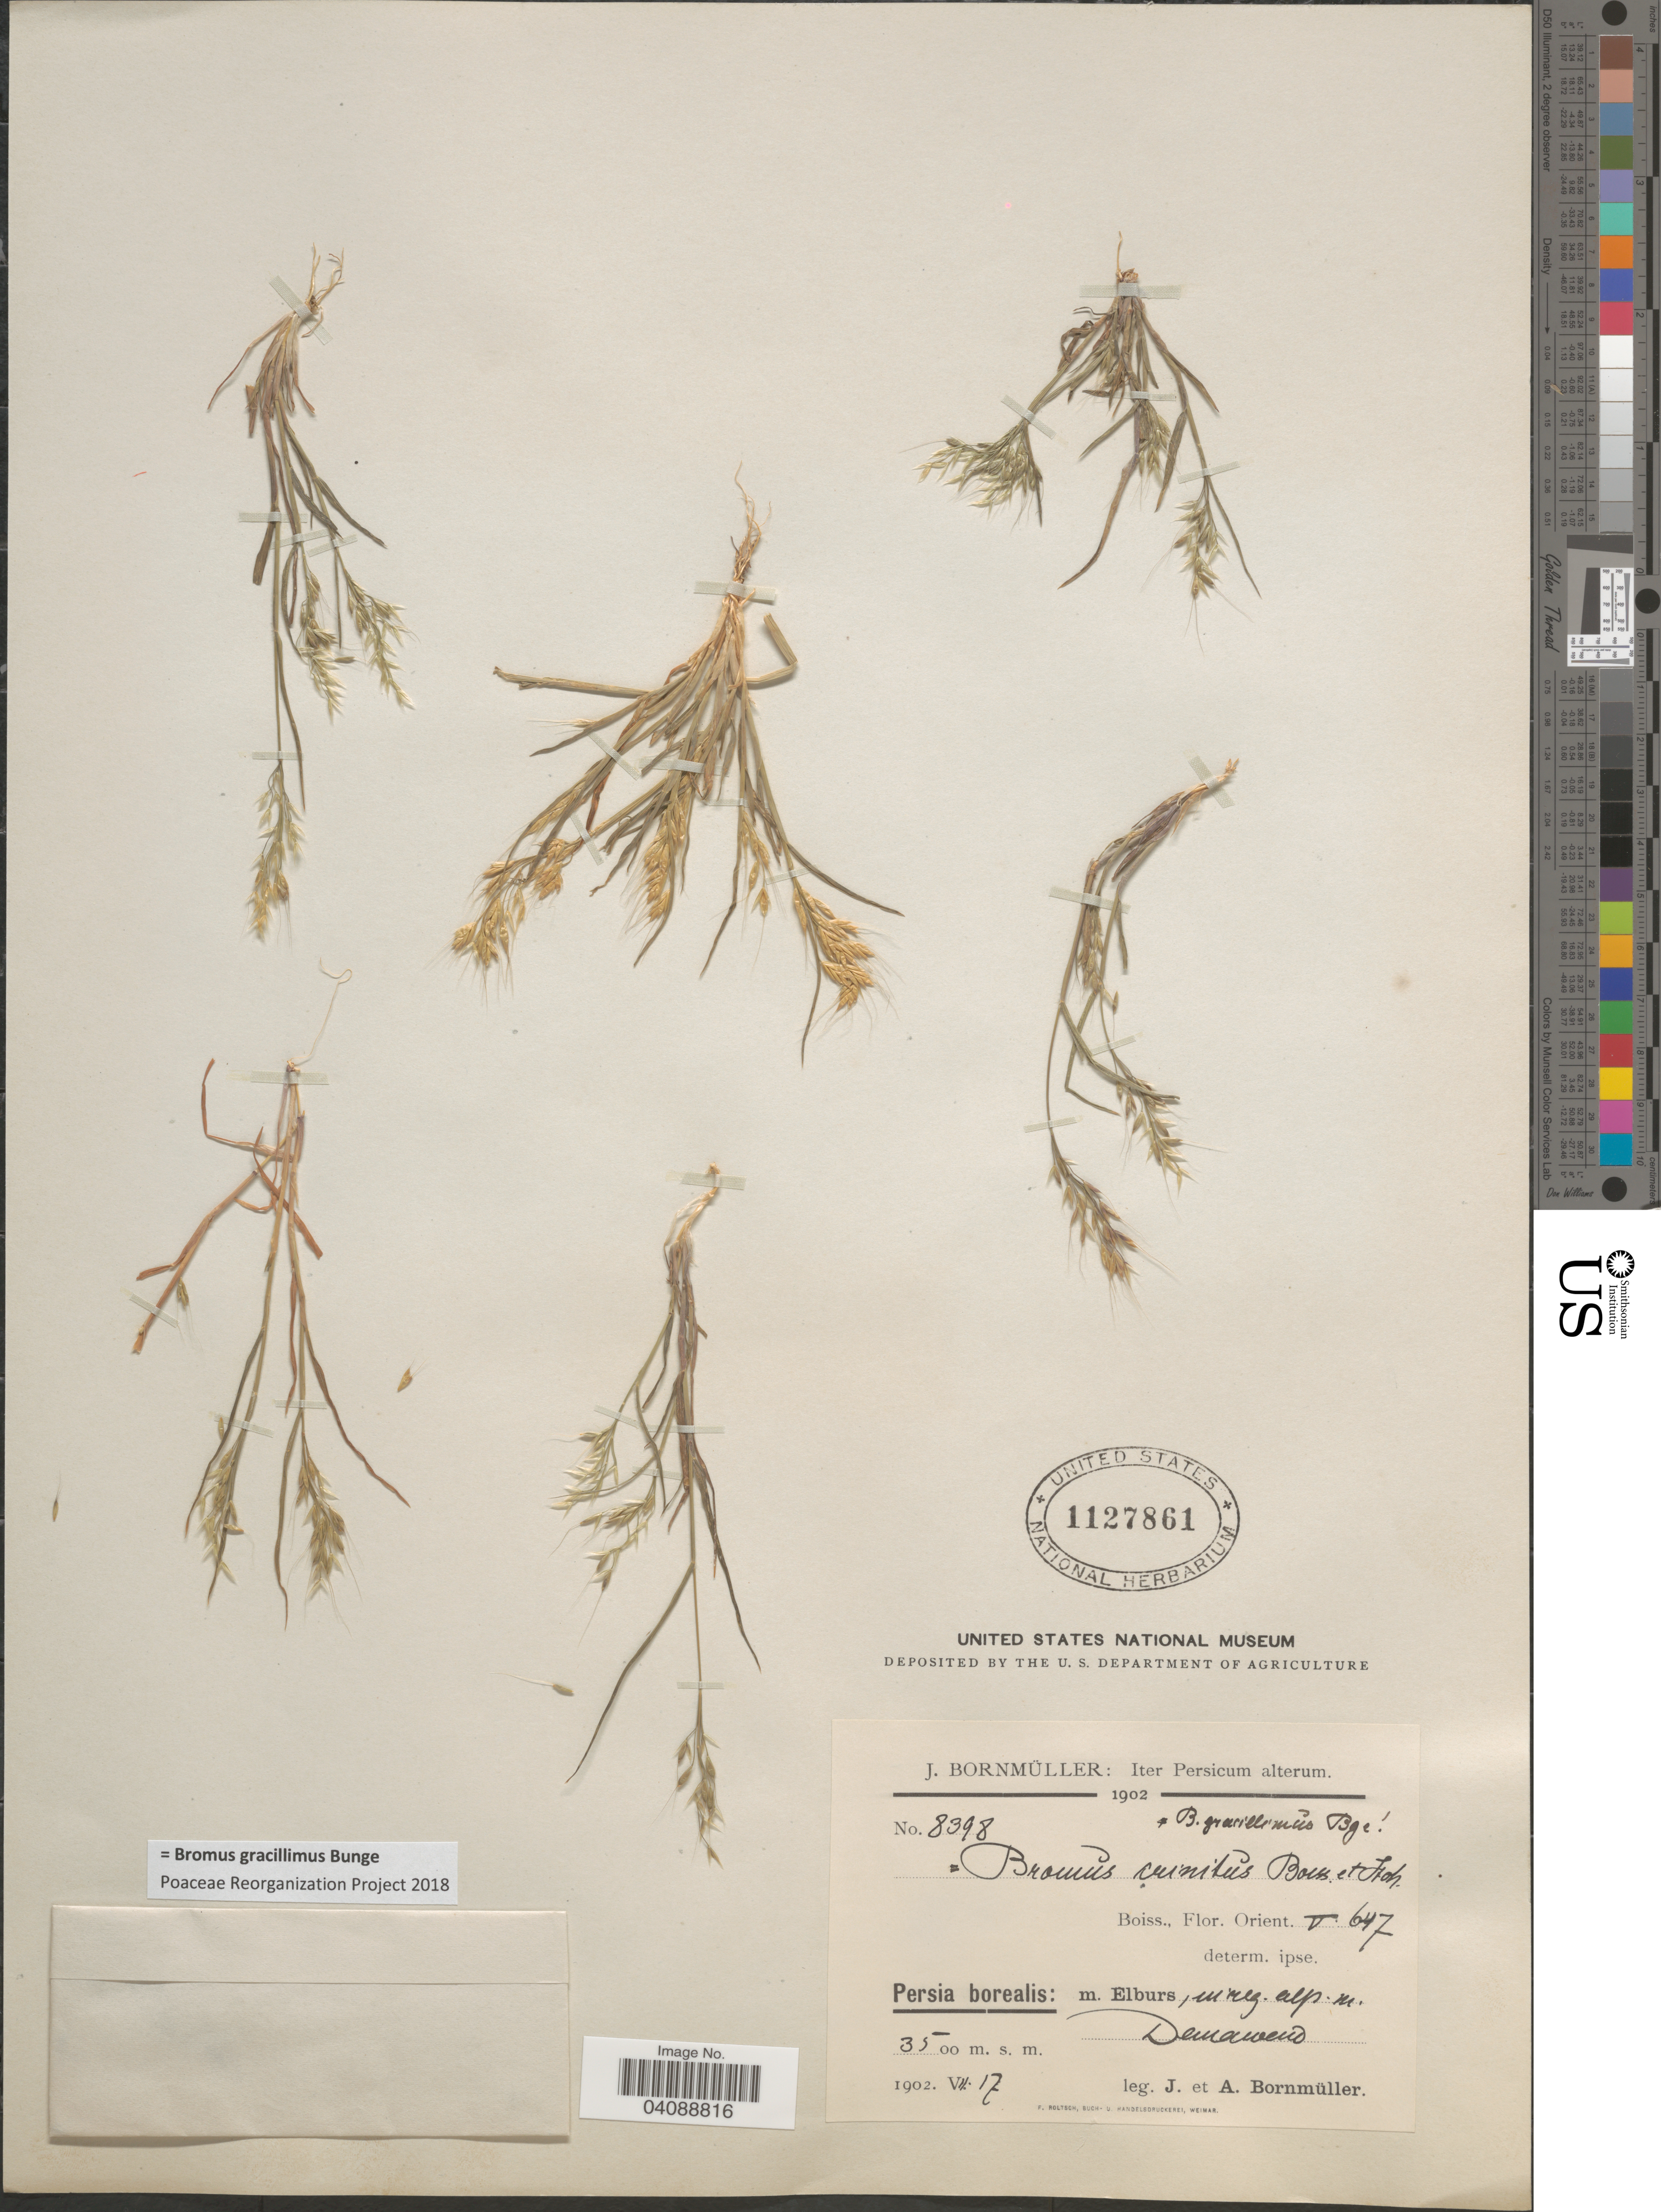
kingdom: Plantae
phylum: Tracheophyta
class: Liliopsida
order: Poales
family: Poaceae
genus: Bromus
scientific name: Bromus gracillimus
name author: Bunge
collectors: J. Bornmüller & A. Bornmüller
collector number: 8398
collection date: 1902-07-17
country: Iran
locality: Iter Persicum alterum 1902. Persia borealis: m. Elburs, in reg. alp. m. Demawend.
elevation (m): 3500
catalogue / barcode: US 1127861